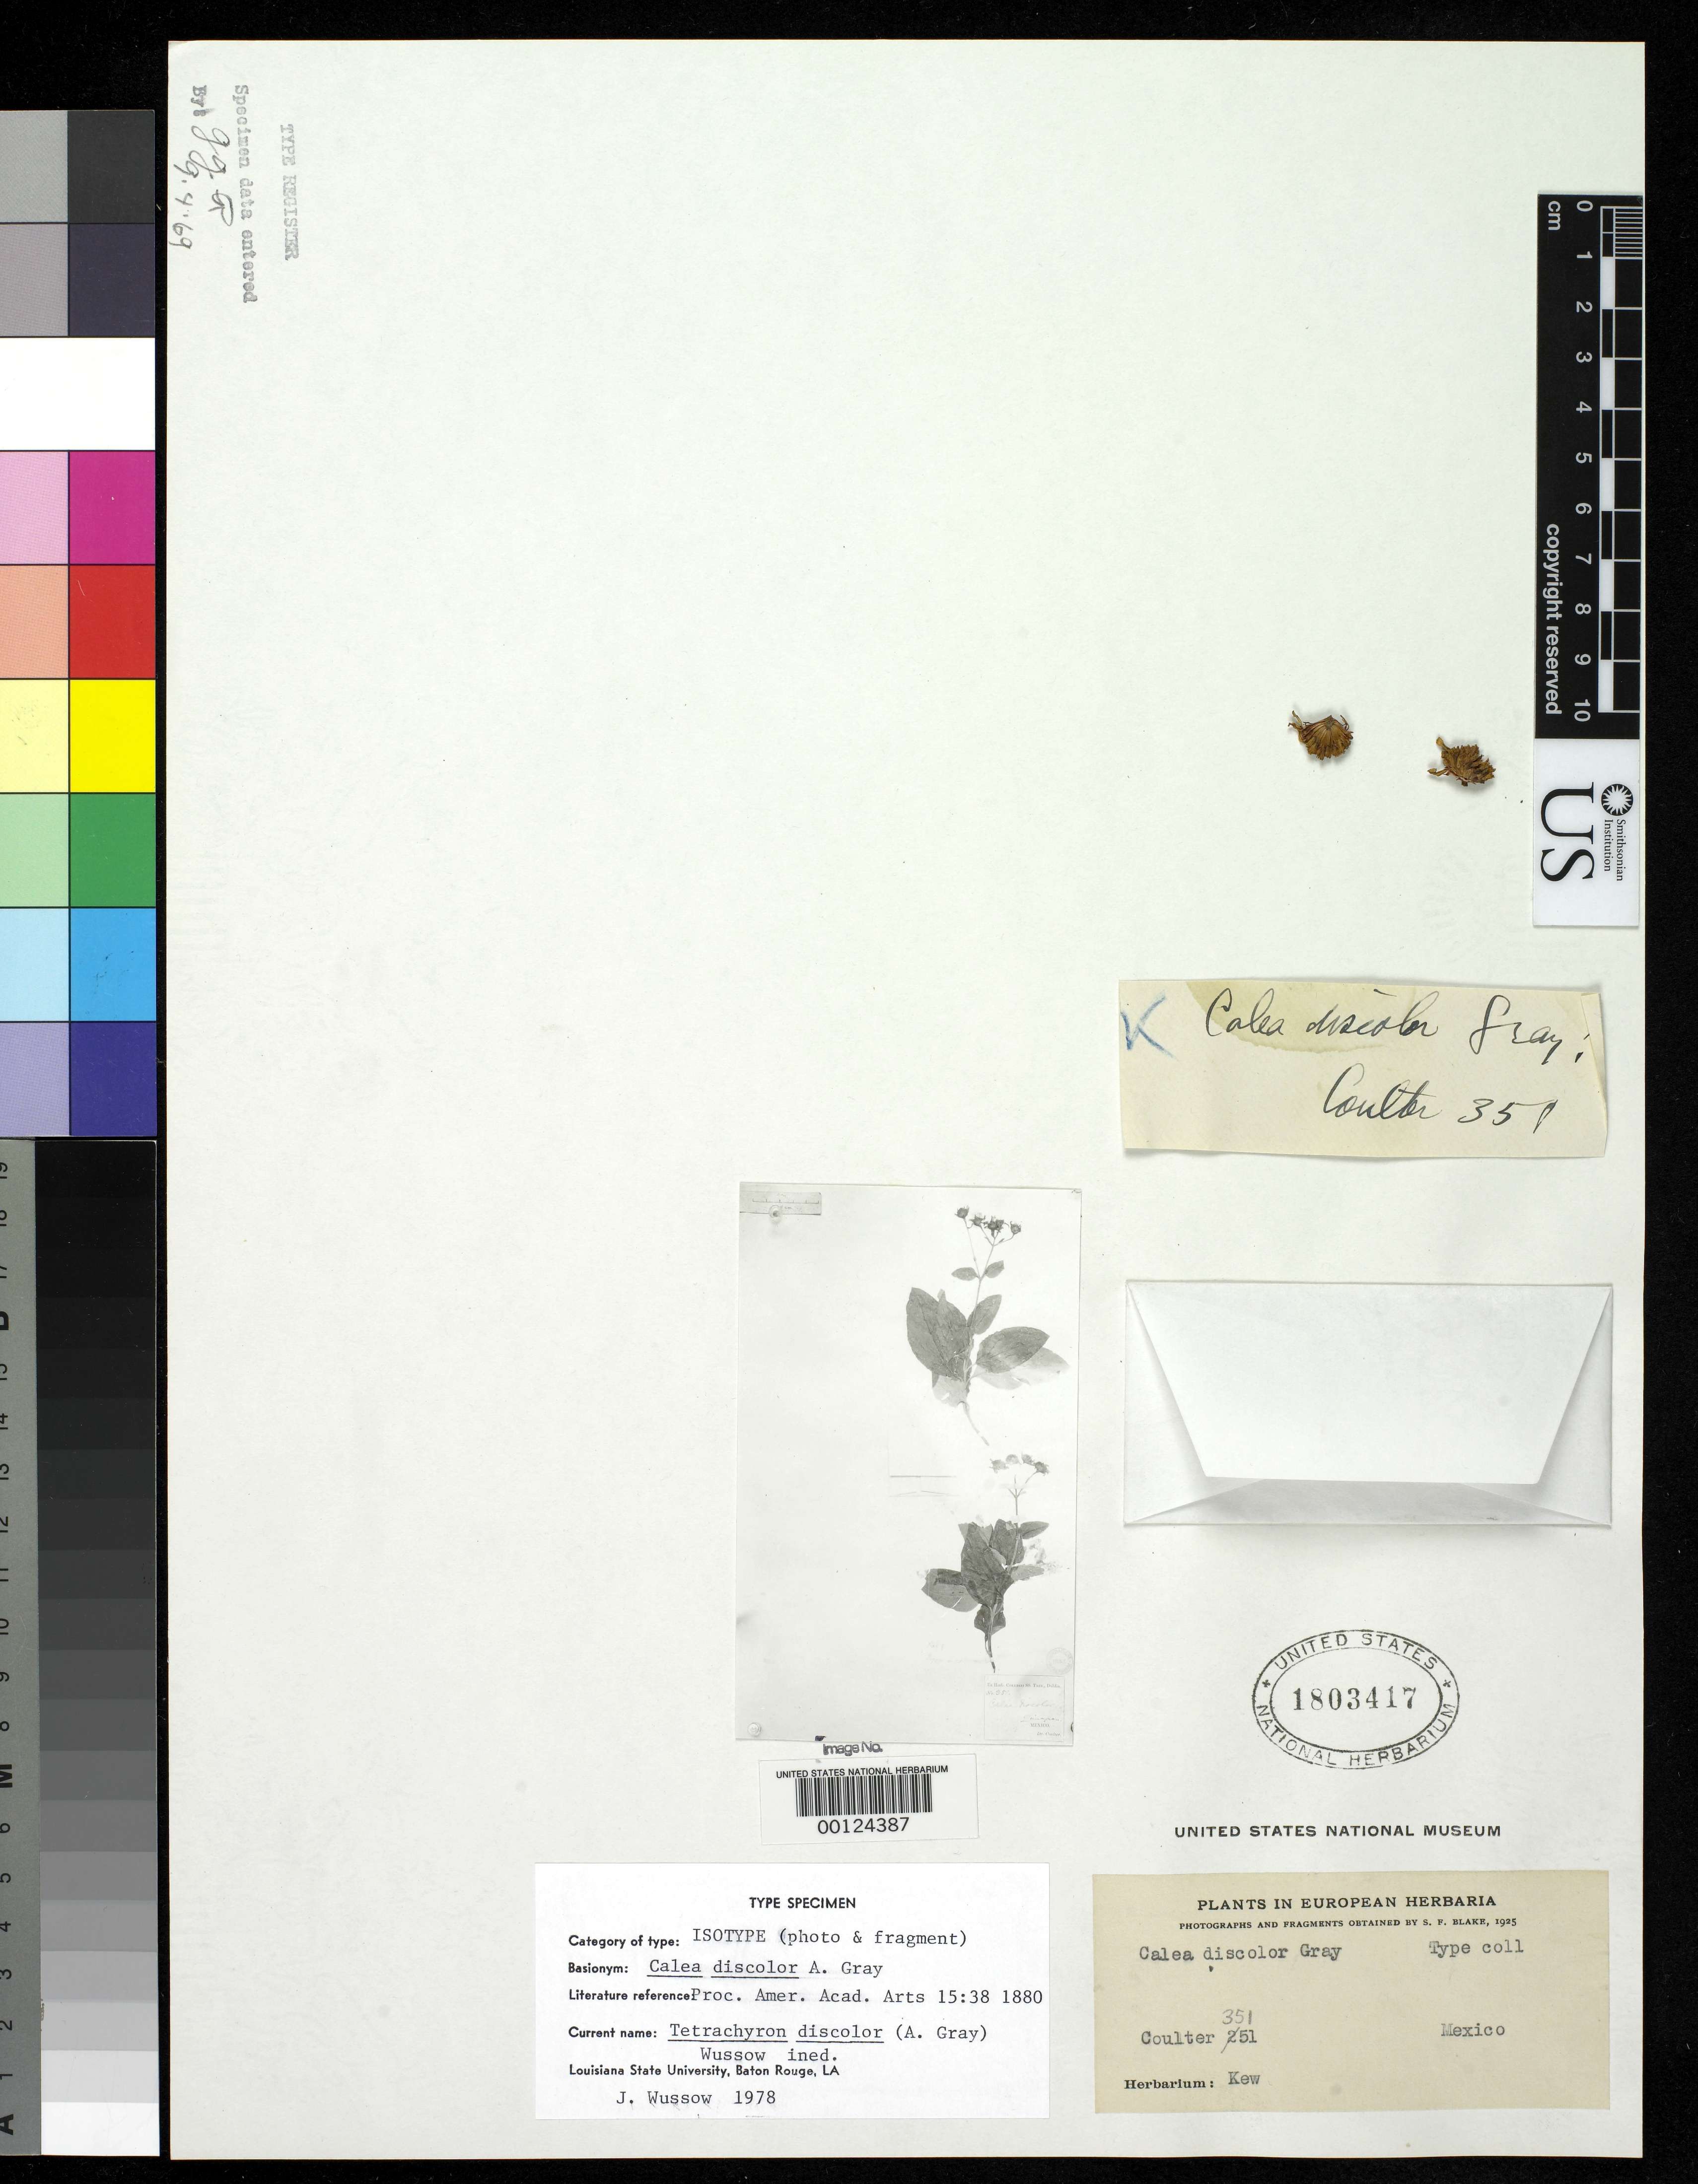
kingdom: Plantae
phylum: Tracheophyta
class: Magnoliopsida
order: Asterales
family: Asteraceae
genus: Calea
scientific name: Calea discolor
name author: A. Gray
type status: Type Material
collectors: J. M. Coulter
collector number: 251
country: Mexico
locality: E of Monserrat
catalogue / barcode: US 1803417